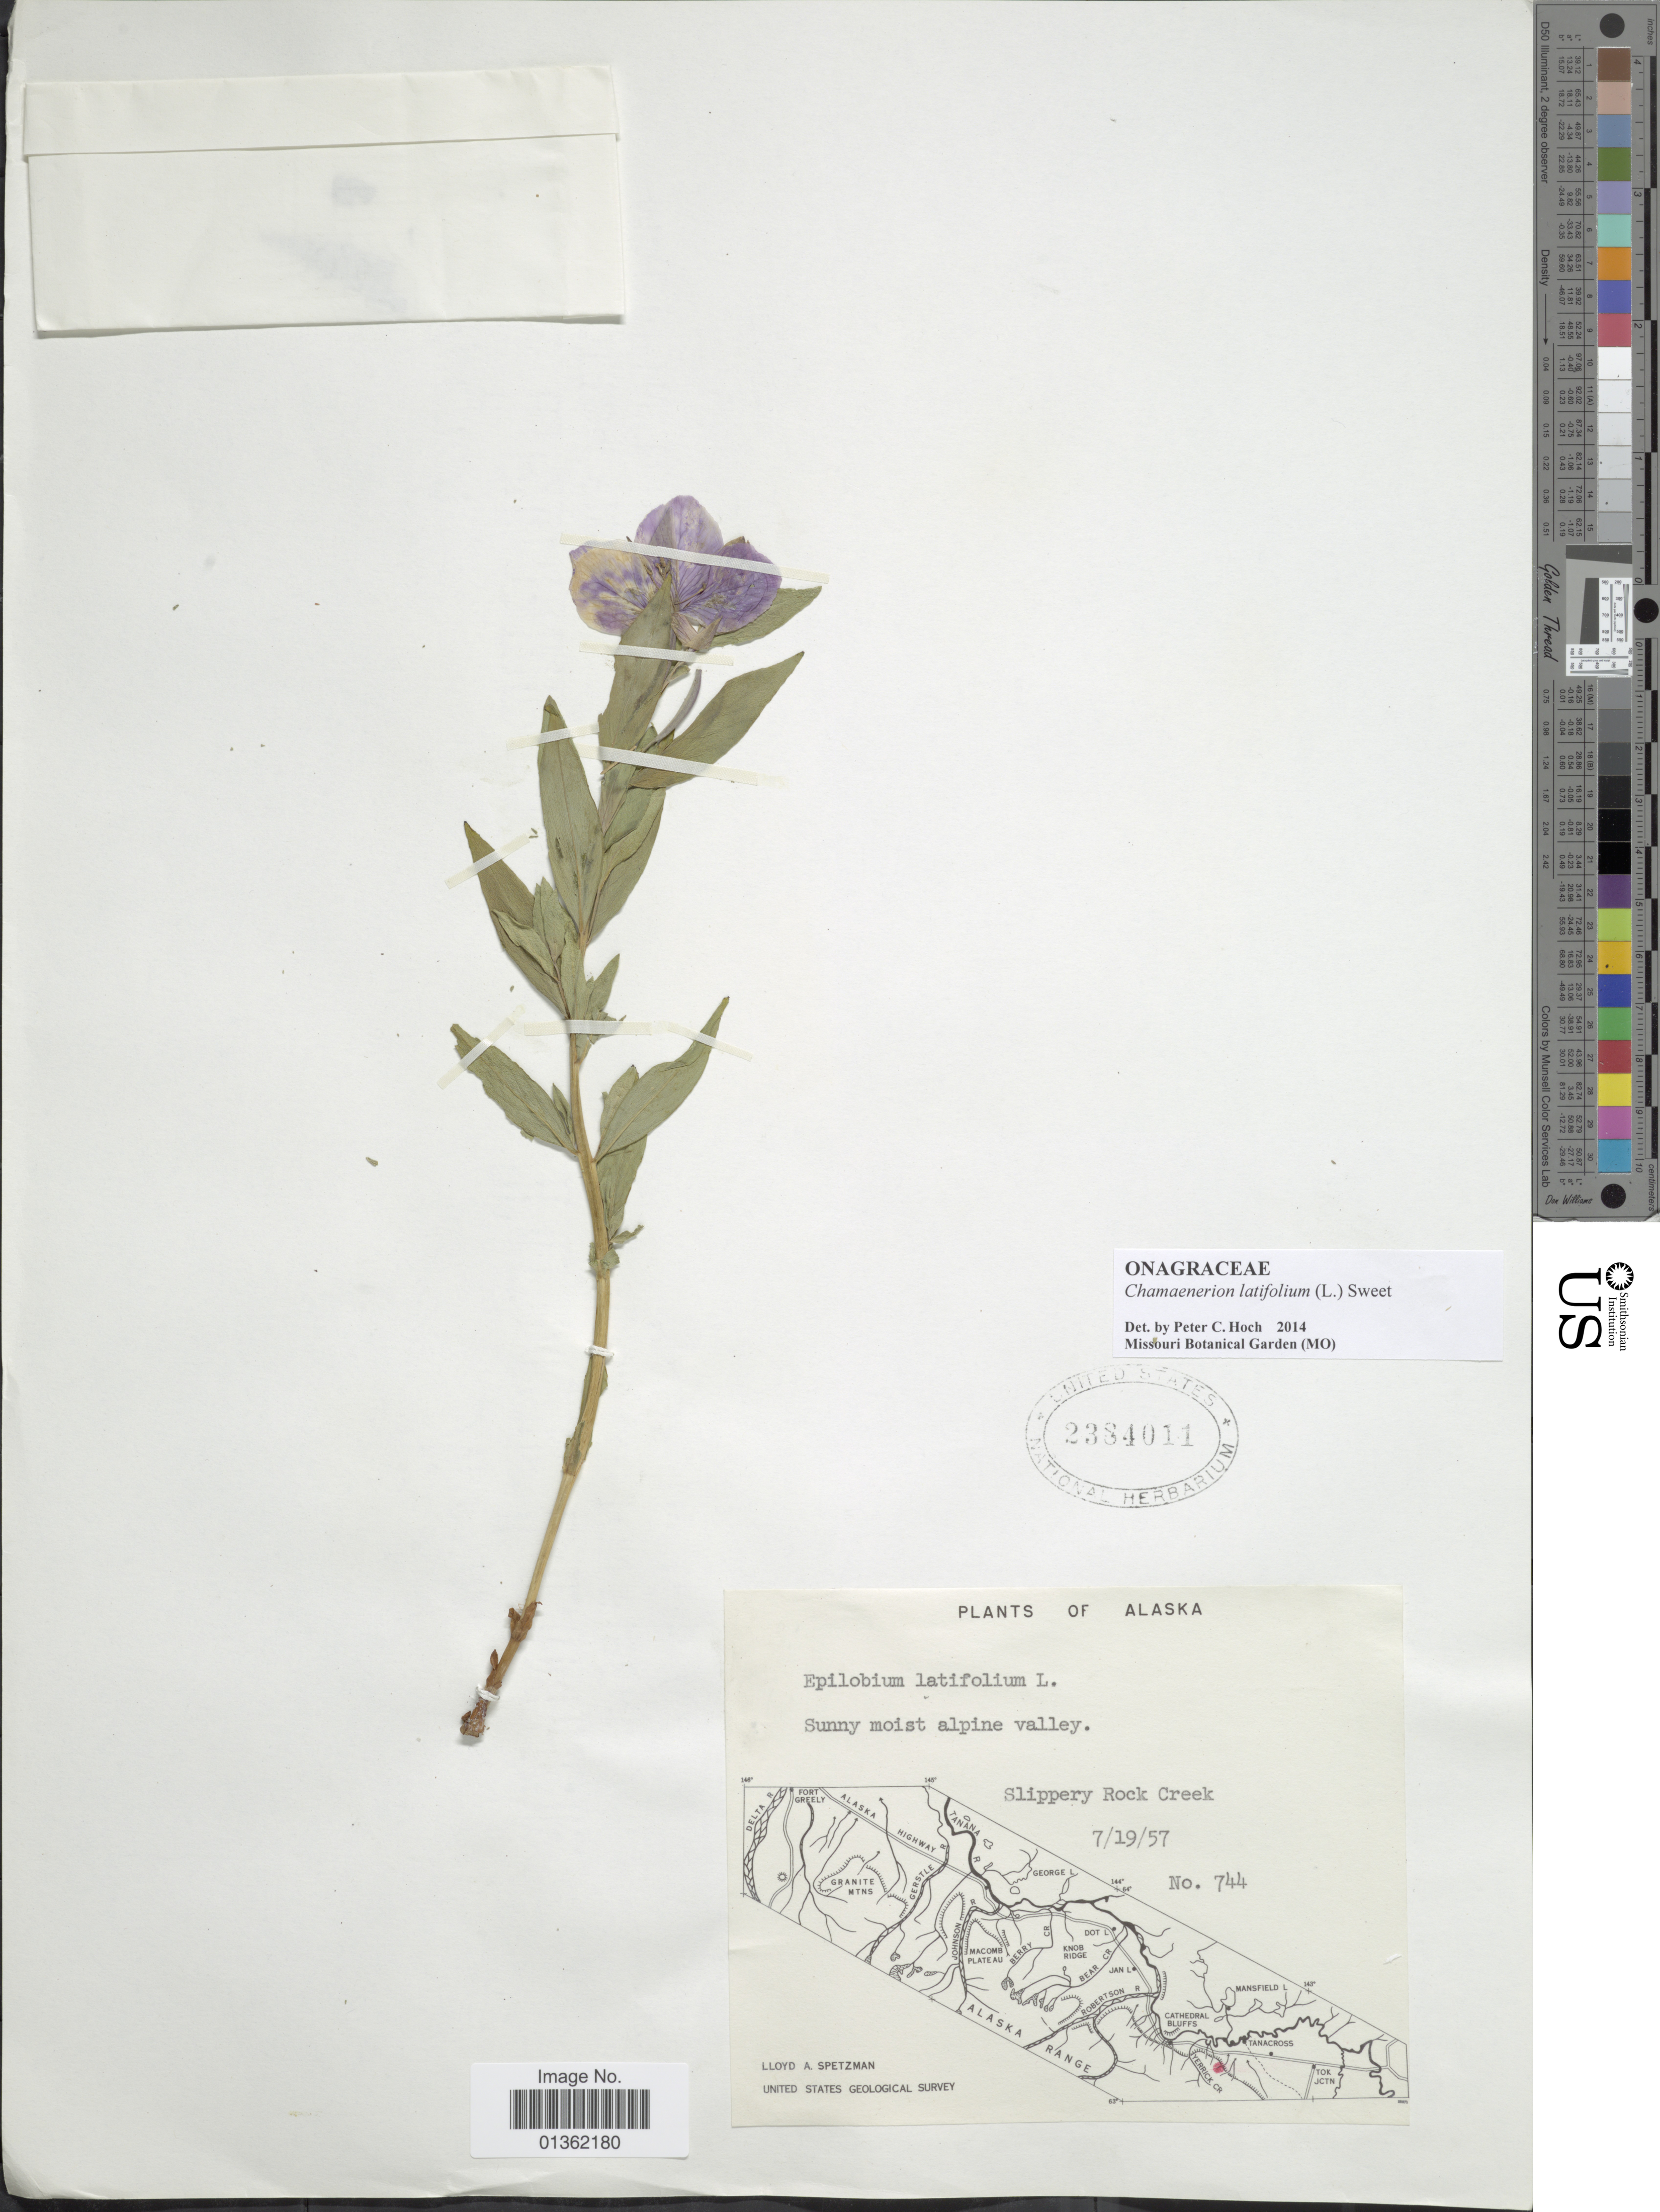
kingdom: Plantae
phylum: Tracheophyta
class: Magnoliopsida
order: Myrtales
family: Onagraceae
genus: Chamaenerion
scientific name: Chamaenerion latifolium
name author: (L.) Th. Fr. & Lange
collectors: L. Spetzman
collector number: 744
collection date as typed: Transcribed d/m/y: 19/7/57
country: United States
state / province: Alaska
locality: Slippery Rock Creek.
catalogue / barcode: US 2384011